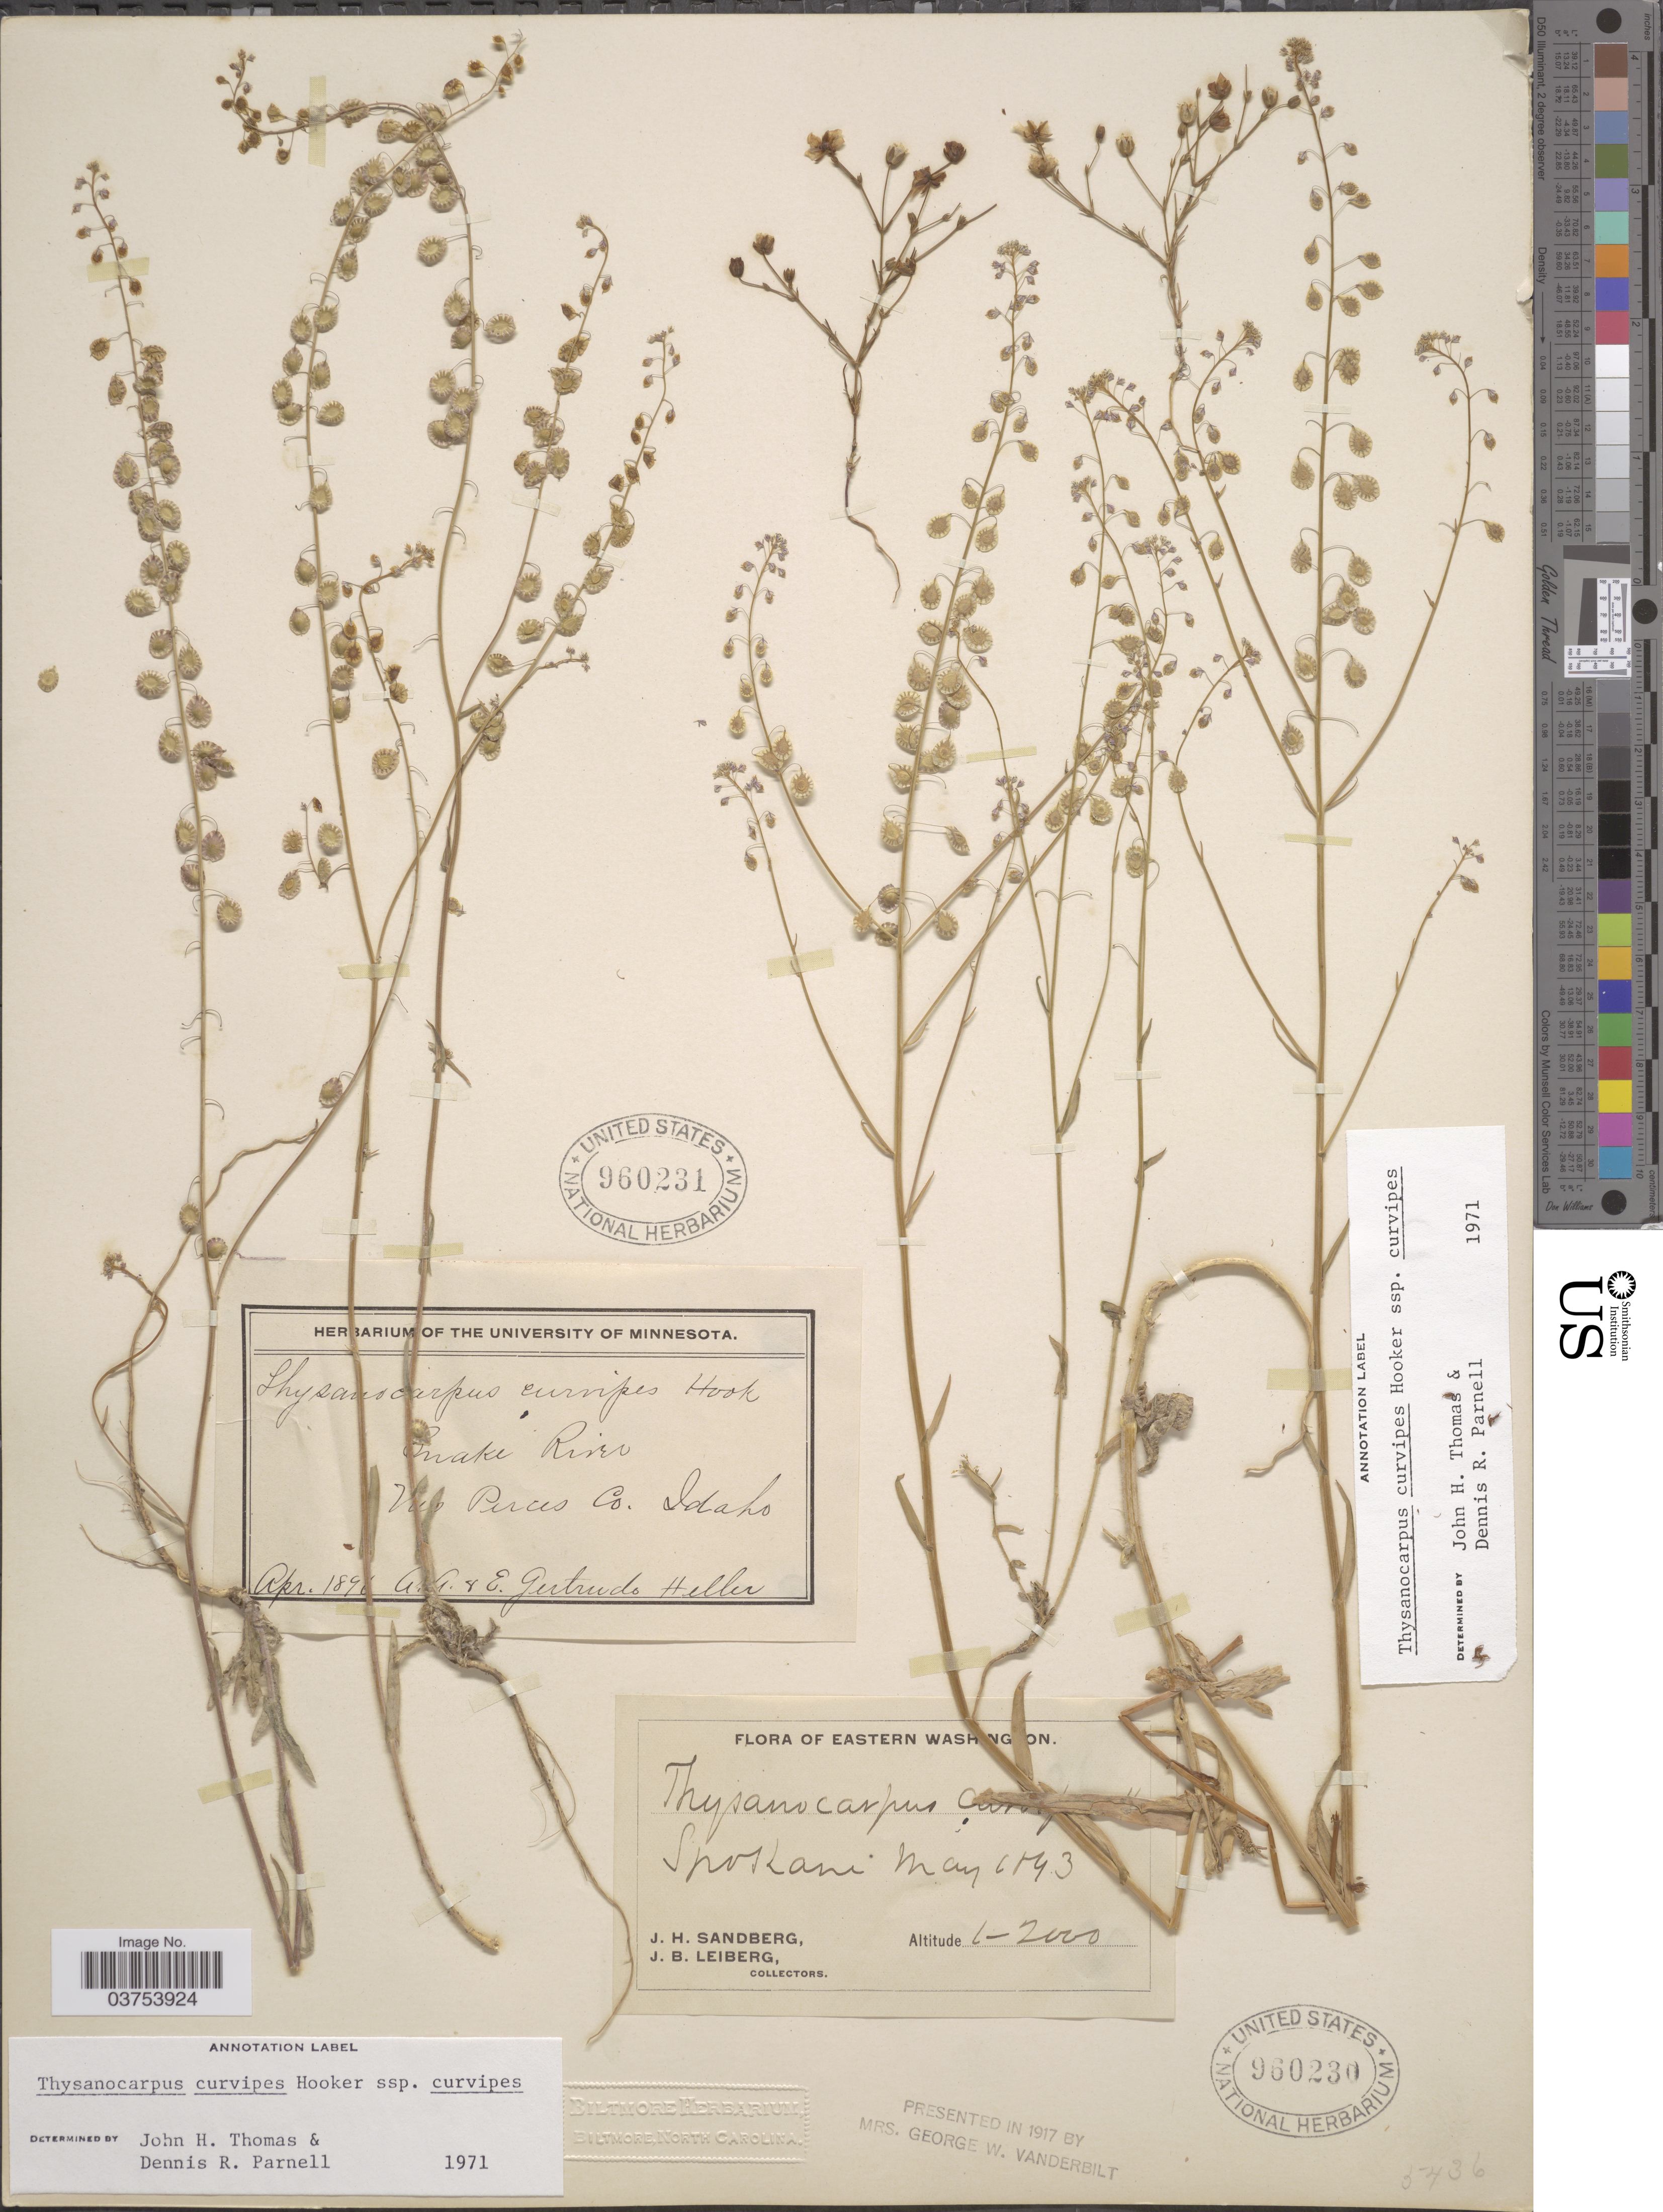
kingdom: Plantae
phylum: Tracheophyta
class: Magnoliopsida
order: Brassicales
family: Brassicaceae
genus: Thysanocarpus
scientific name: Thysanocarpus curvipes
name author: Hook.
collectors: J. H. Sandberg & J. B. Leiberg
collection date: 1893-05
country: United States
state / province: Washington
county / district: Spokane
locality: Eastern Washington. Spokane.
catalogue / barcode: US 960230-2